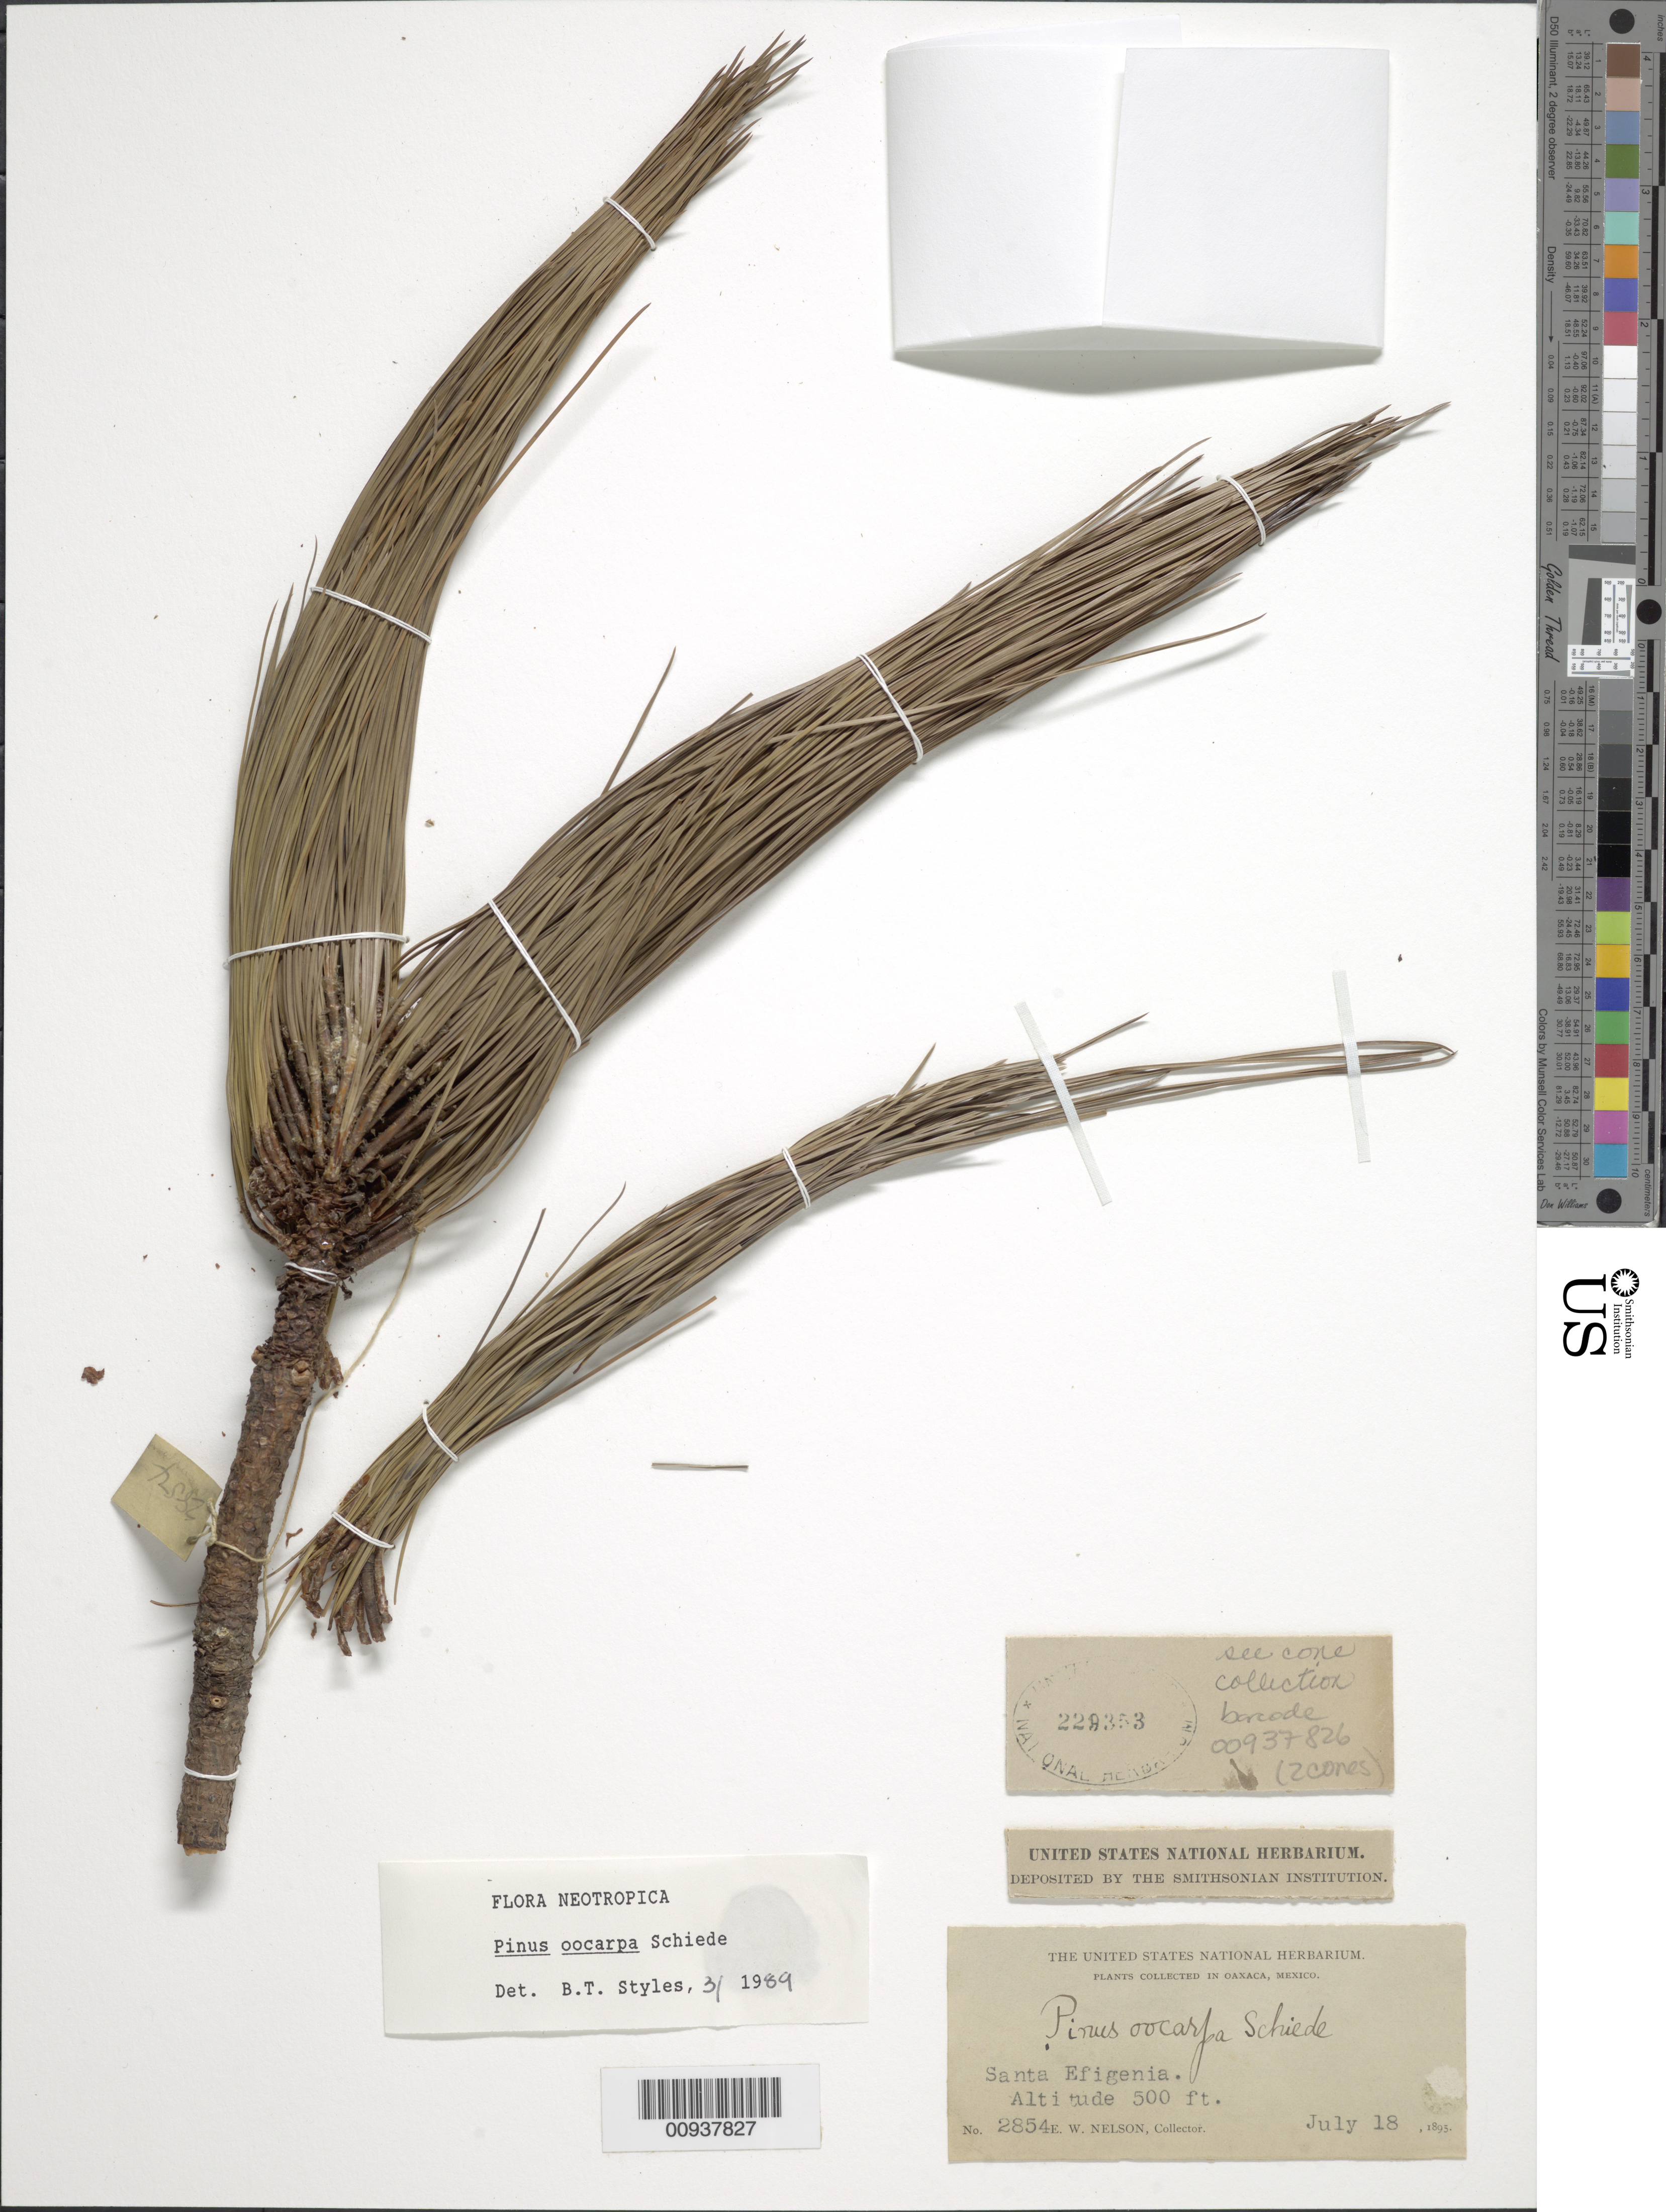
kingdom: Plantae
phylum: Tracheophyta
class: Pinopsida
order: Pinales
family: Pinaceae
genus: Pinus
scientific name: Pinus oocarpa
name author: Schiede ex Schltdl.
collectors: E. W. Nelson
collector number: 2854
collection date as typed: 18 Jul 1895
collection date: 1895-07-18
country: Mexico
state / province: Oaxaca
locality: Santa Efigenia.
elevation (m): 152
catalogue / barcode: US 229353